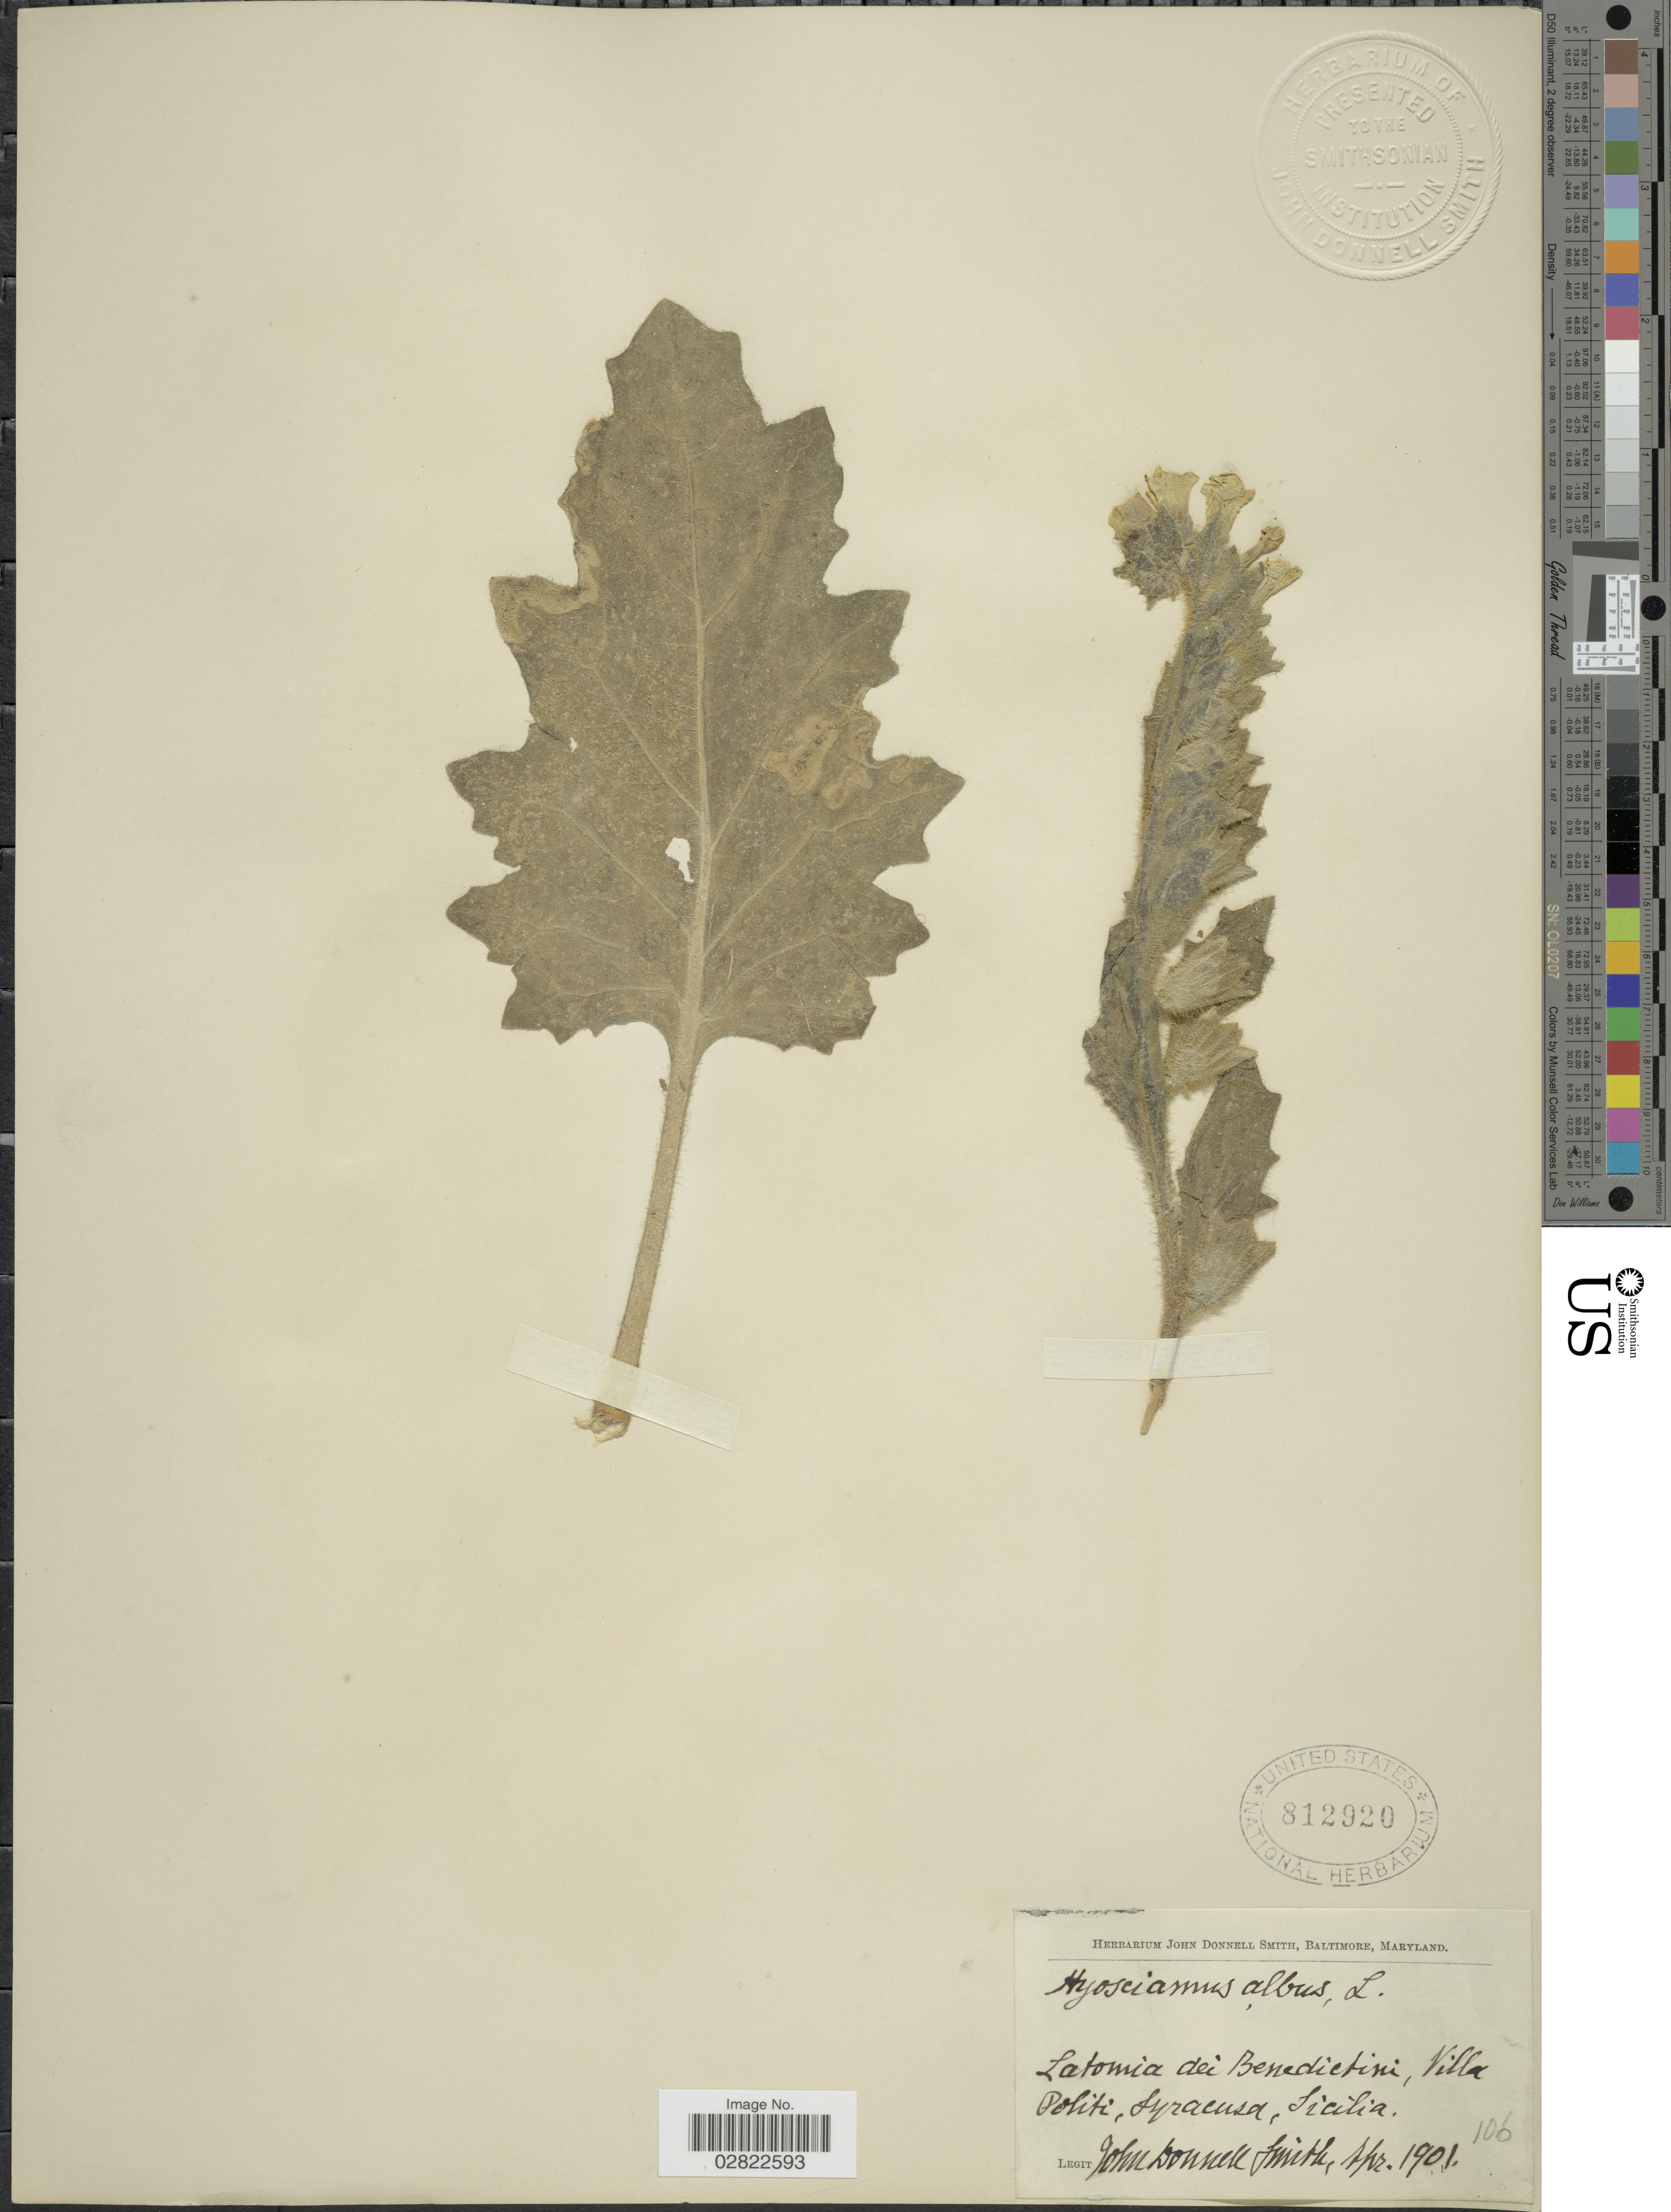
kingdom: Plantae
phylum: Tracheophyta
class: Magnoliopsida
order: Solanales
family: Solanaceae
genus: Hyoscyamus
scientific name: Hyoscyamus albus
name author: L.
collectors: J. Donnell Smith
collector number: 106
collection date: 1901-04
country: Italy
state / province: Siciliana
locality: Latomia dei Benedictini, Villa Politi, Syracusa, Sicilia.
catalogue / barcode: US 812920